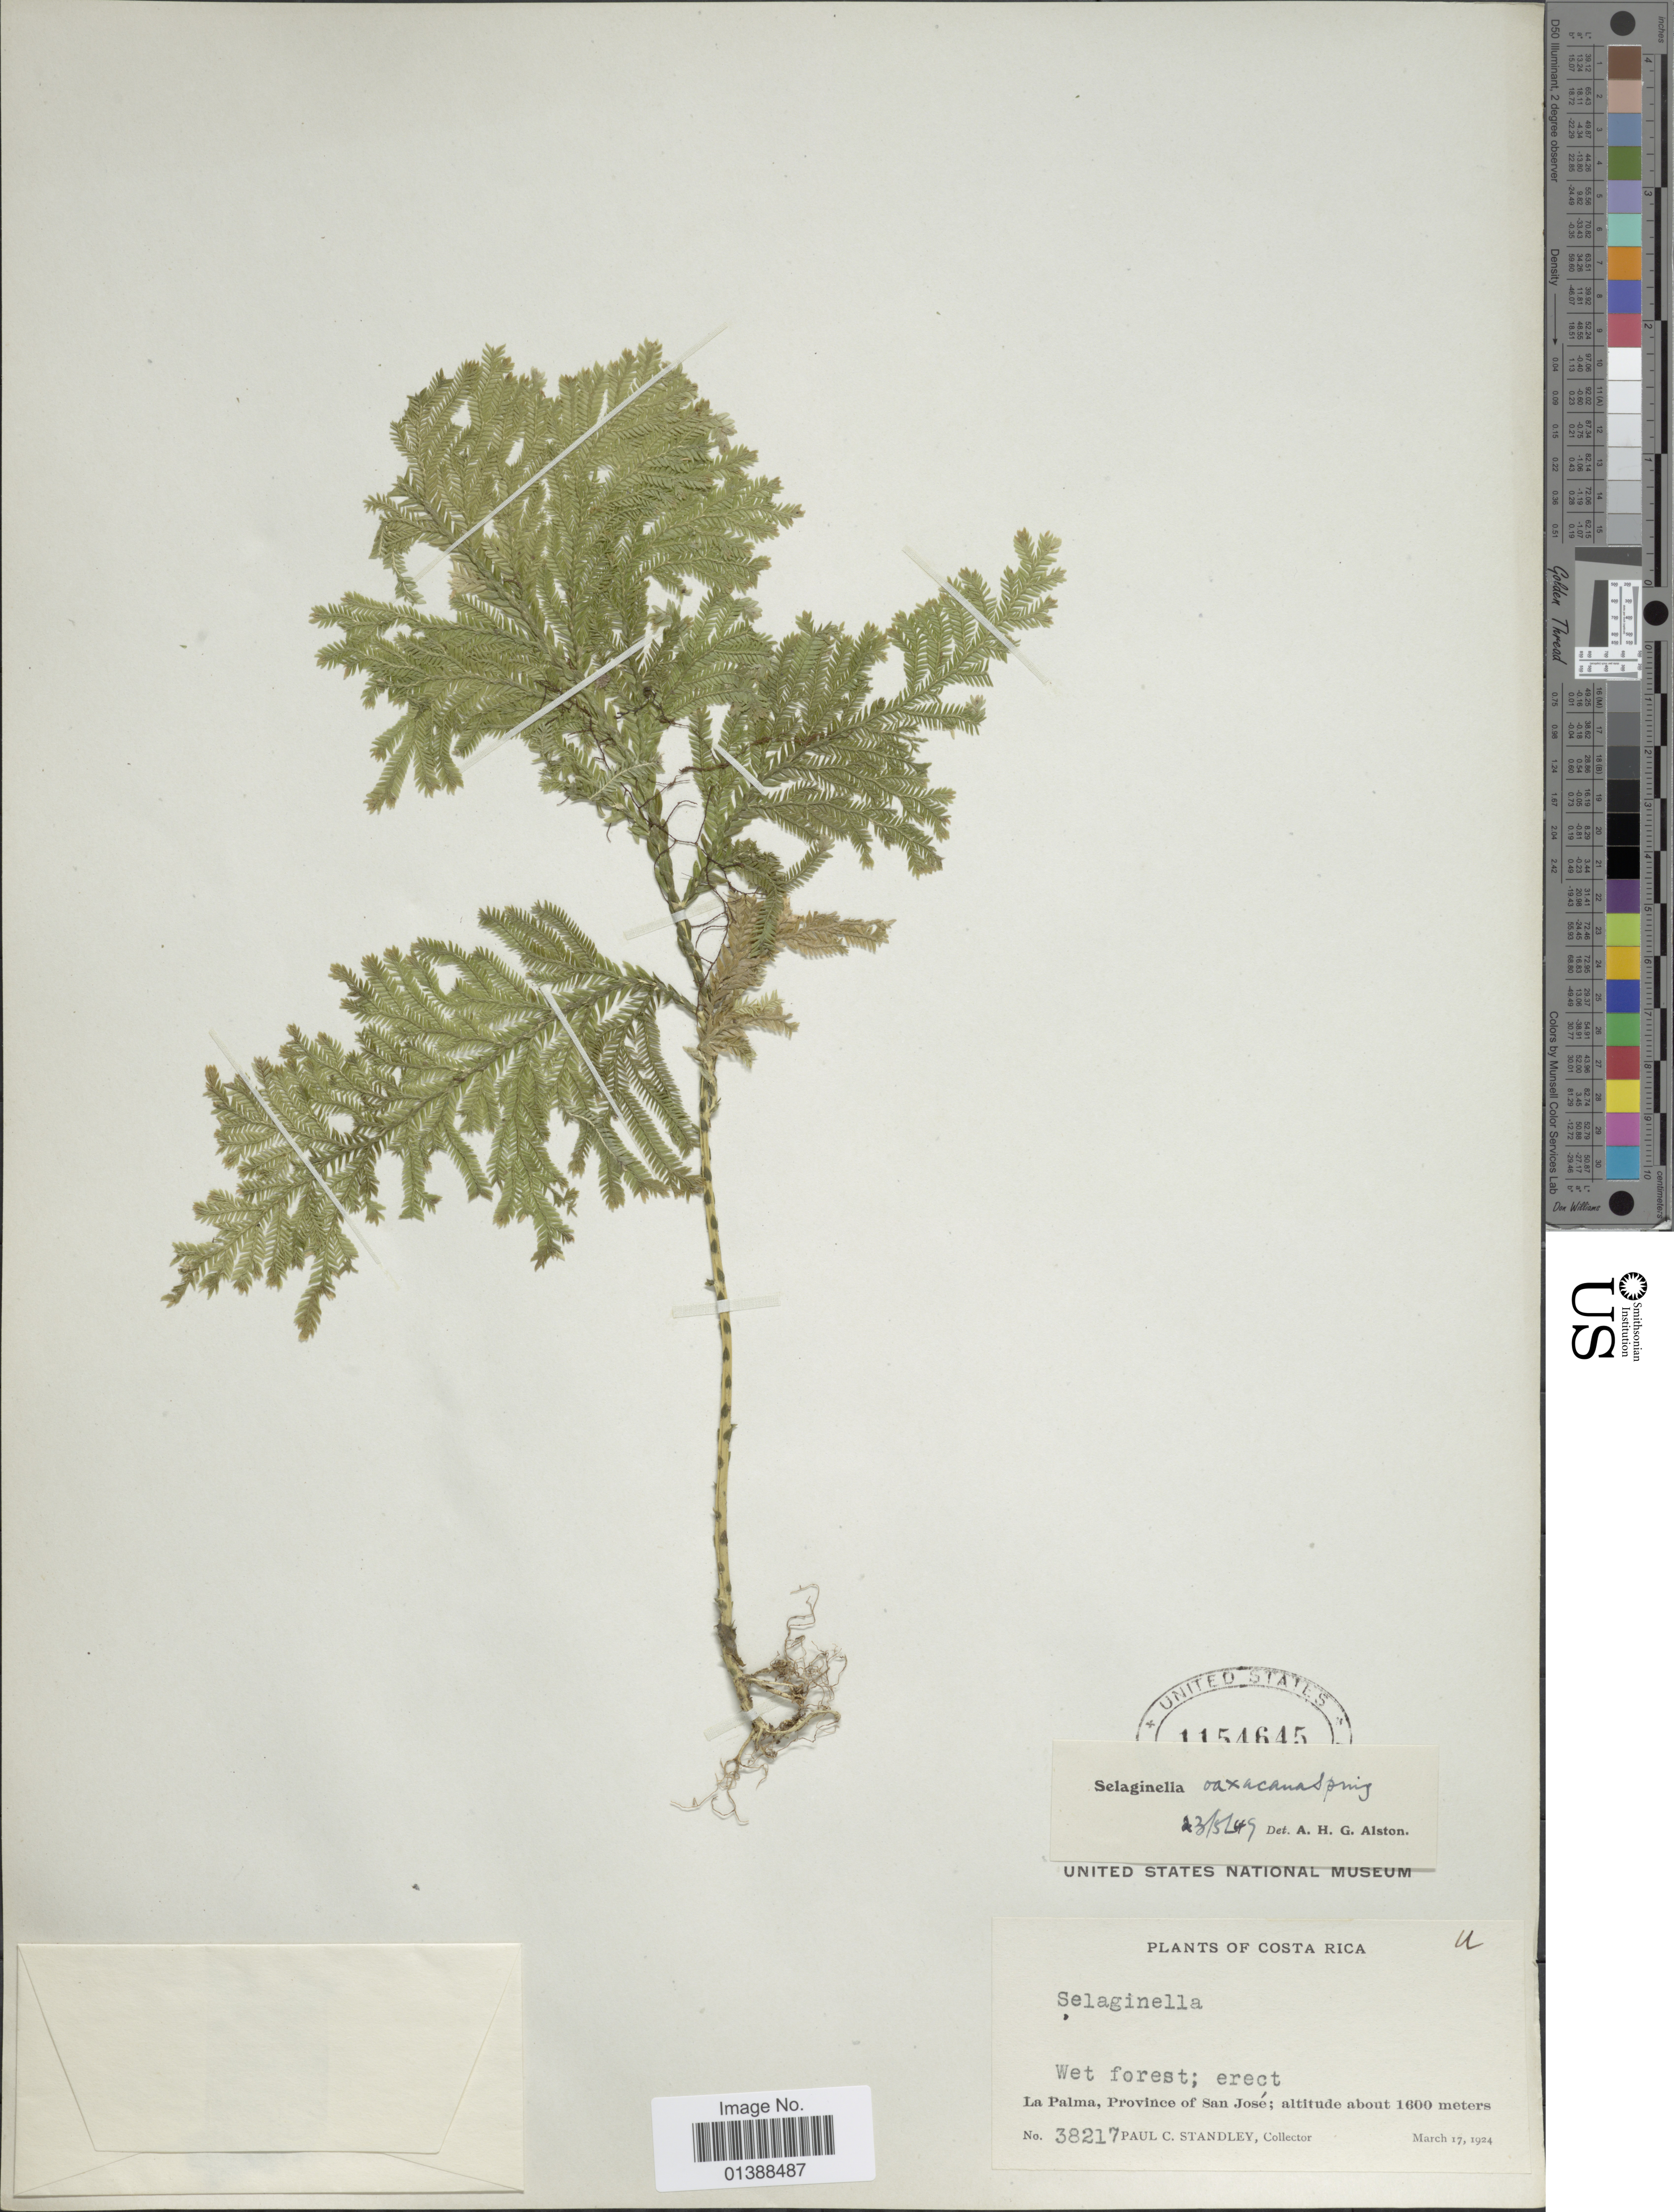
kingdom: Plantae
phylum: Tracheophyta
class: Lycopodiopsida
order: Selaginellales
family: Selaginellaceae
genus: Selaginella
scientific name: Selaginella oaxacana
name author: Spring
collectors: P. C. Standley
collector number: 38217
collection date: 1924-03-17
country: Costa Rica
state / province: San José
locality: La Palma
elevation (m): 1600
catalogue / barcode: US 1154645